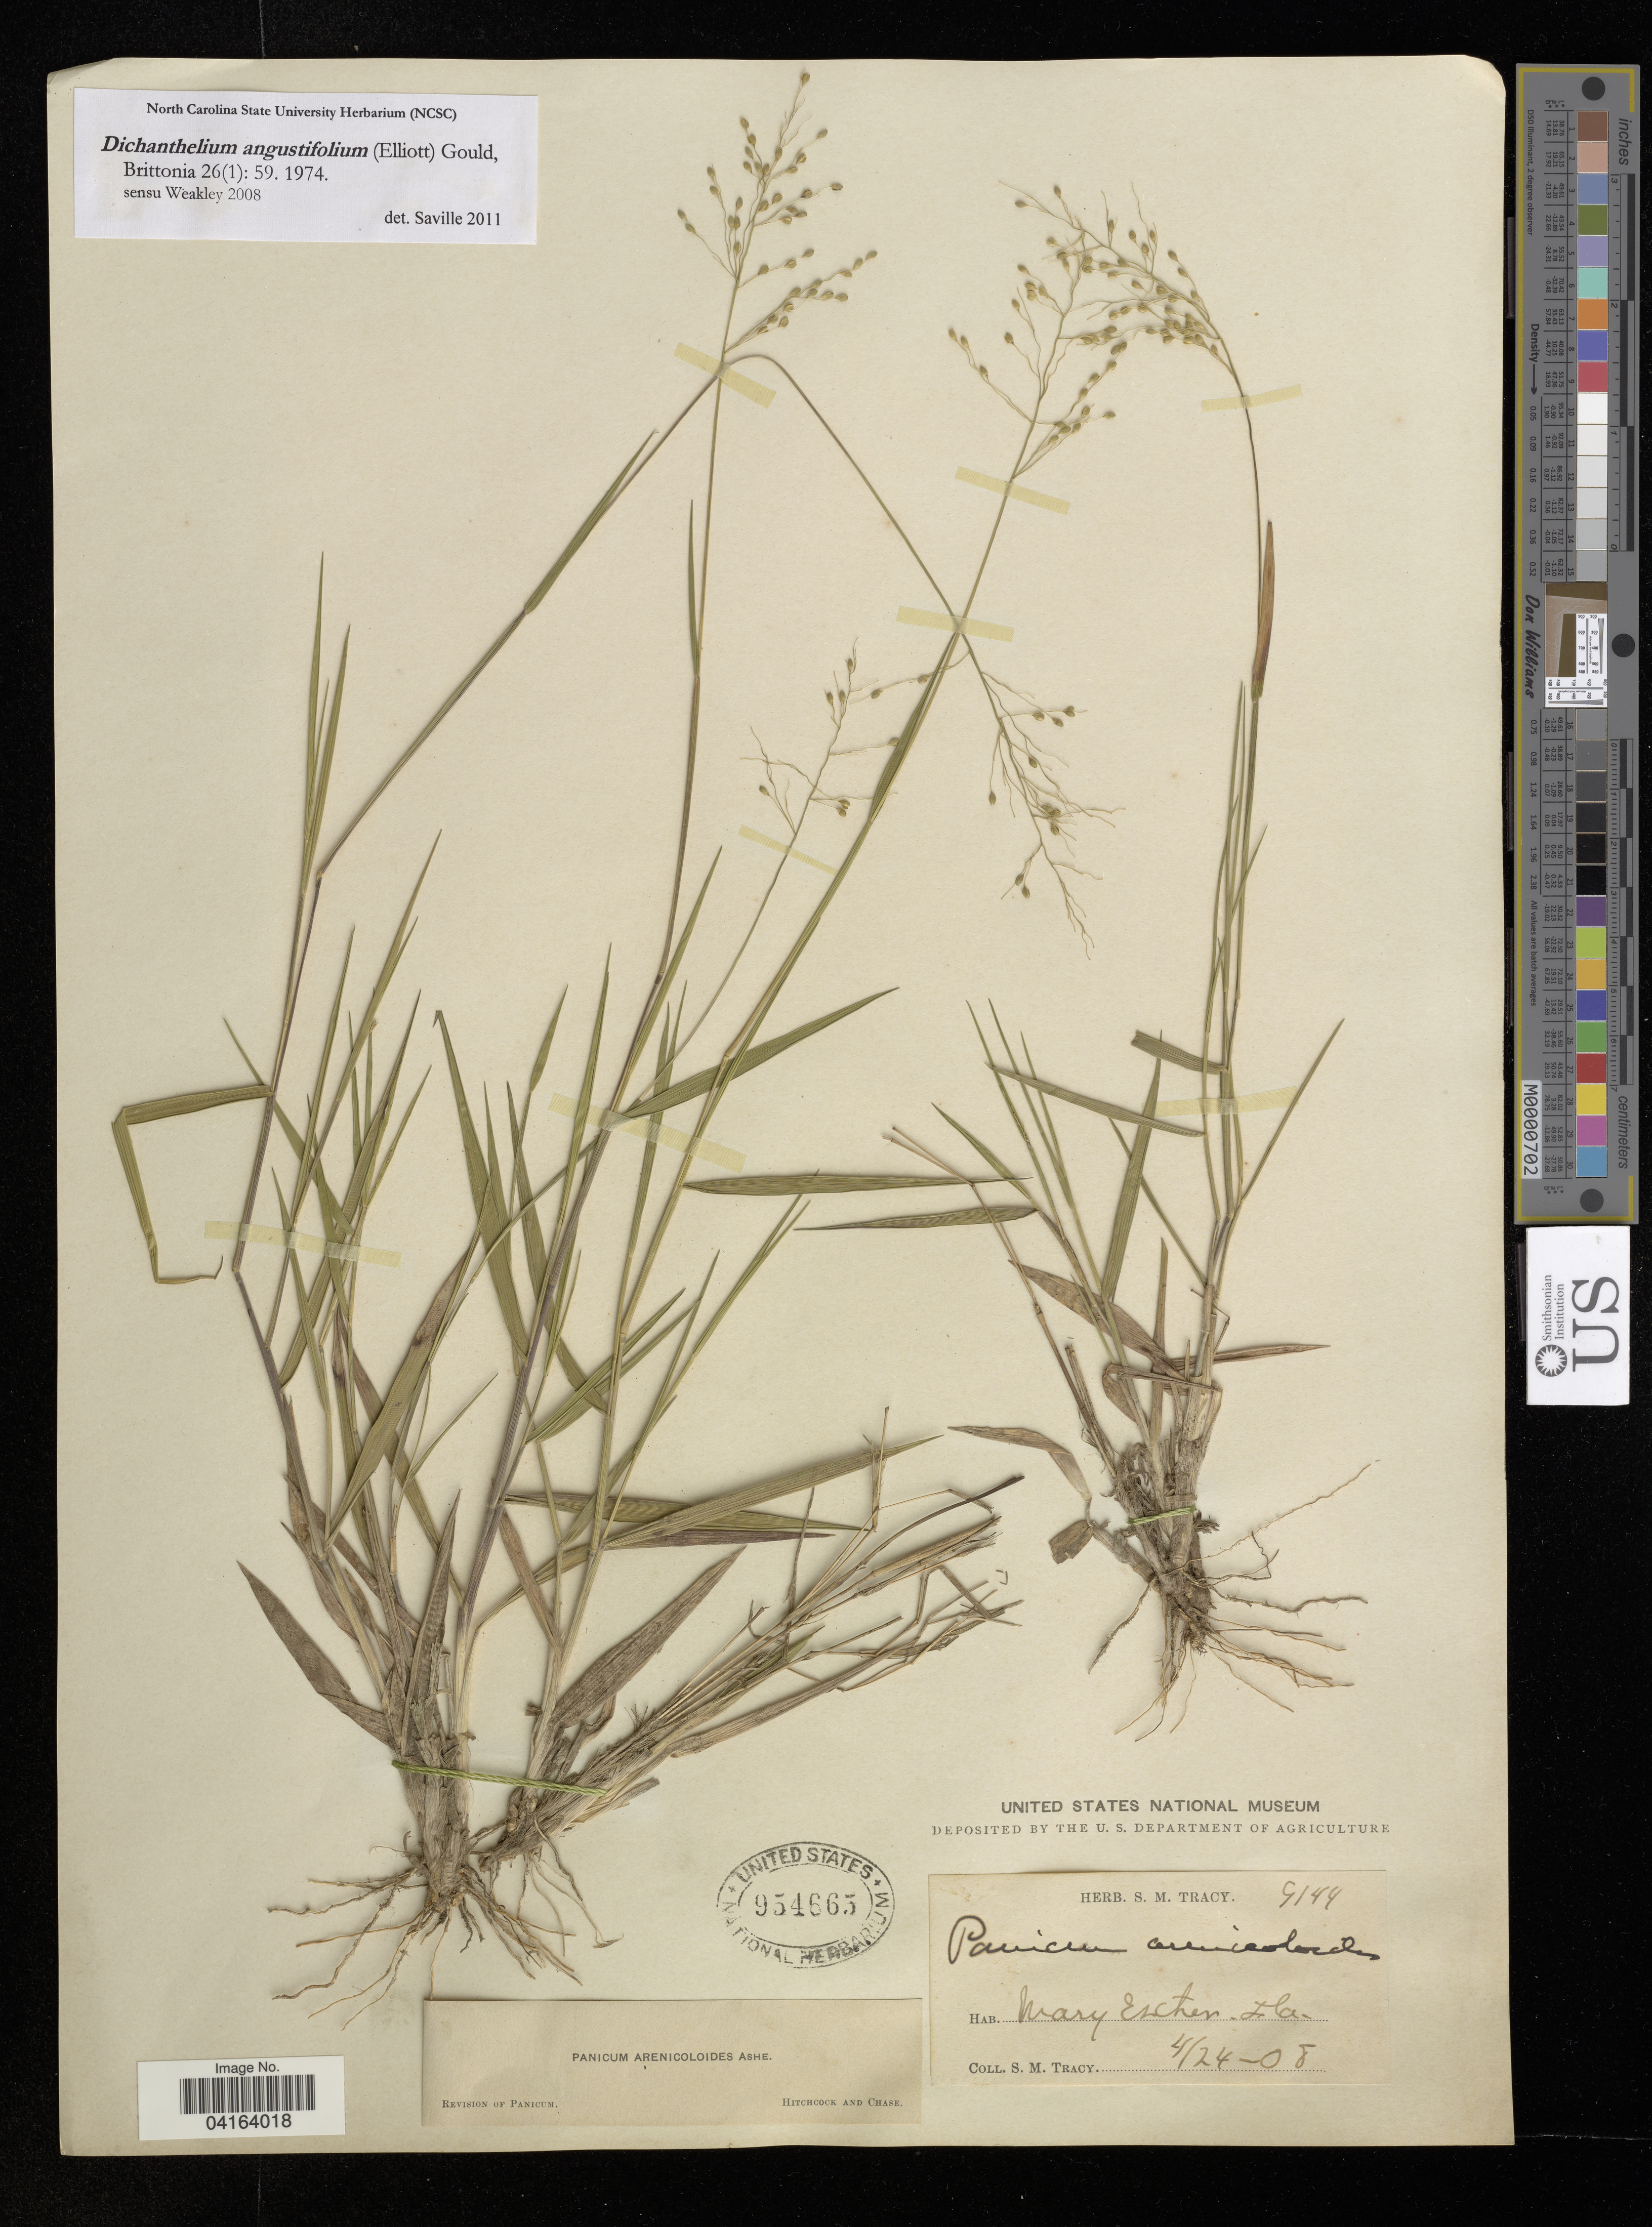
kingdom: Plantae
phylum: Tracheophyta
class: Liliopsida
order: Poales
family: Poaceae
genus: Dichanthelium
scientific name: Dichanthelium angustifolium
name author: (Ellison) Gould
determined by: Saville, A. C., (NCSC), North Carolina State University (UNITED STATES)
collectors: S. Tracey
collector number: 9144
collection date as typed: APR 24 08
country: United States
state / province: Florida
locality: Mary Esther.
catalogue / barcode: US 954665